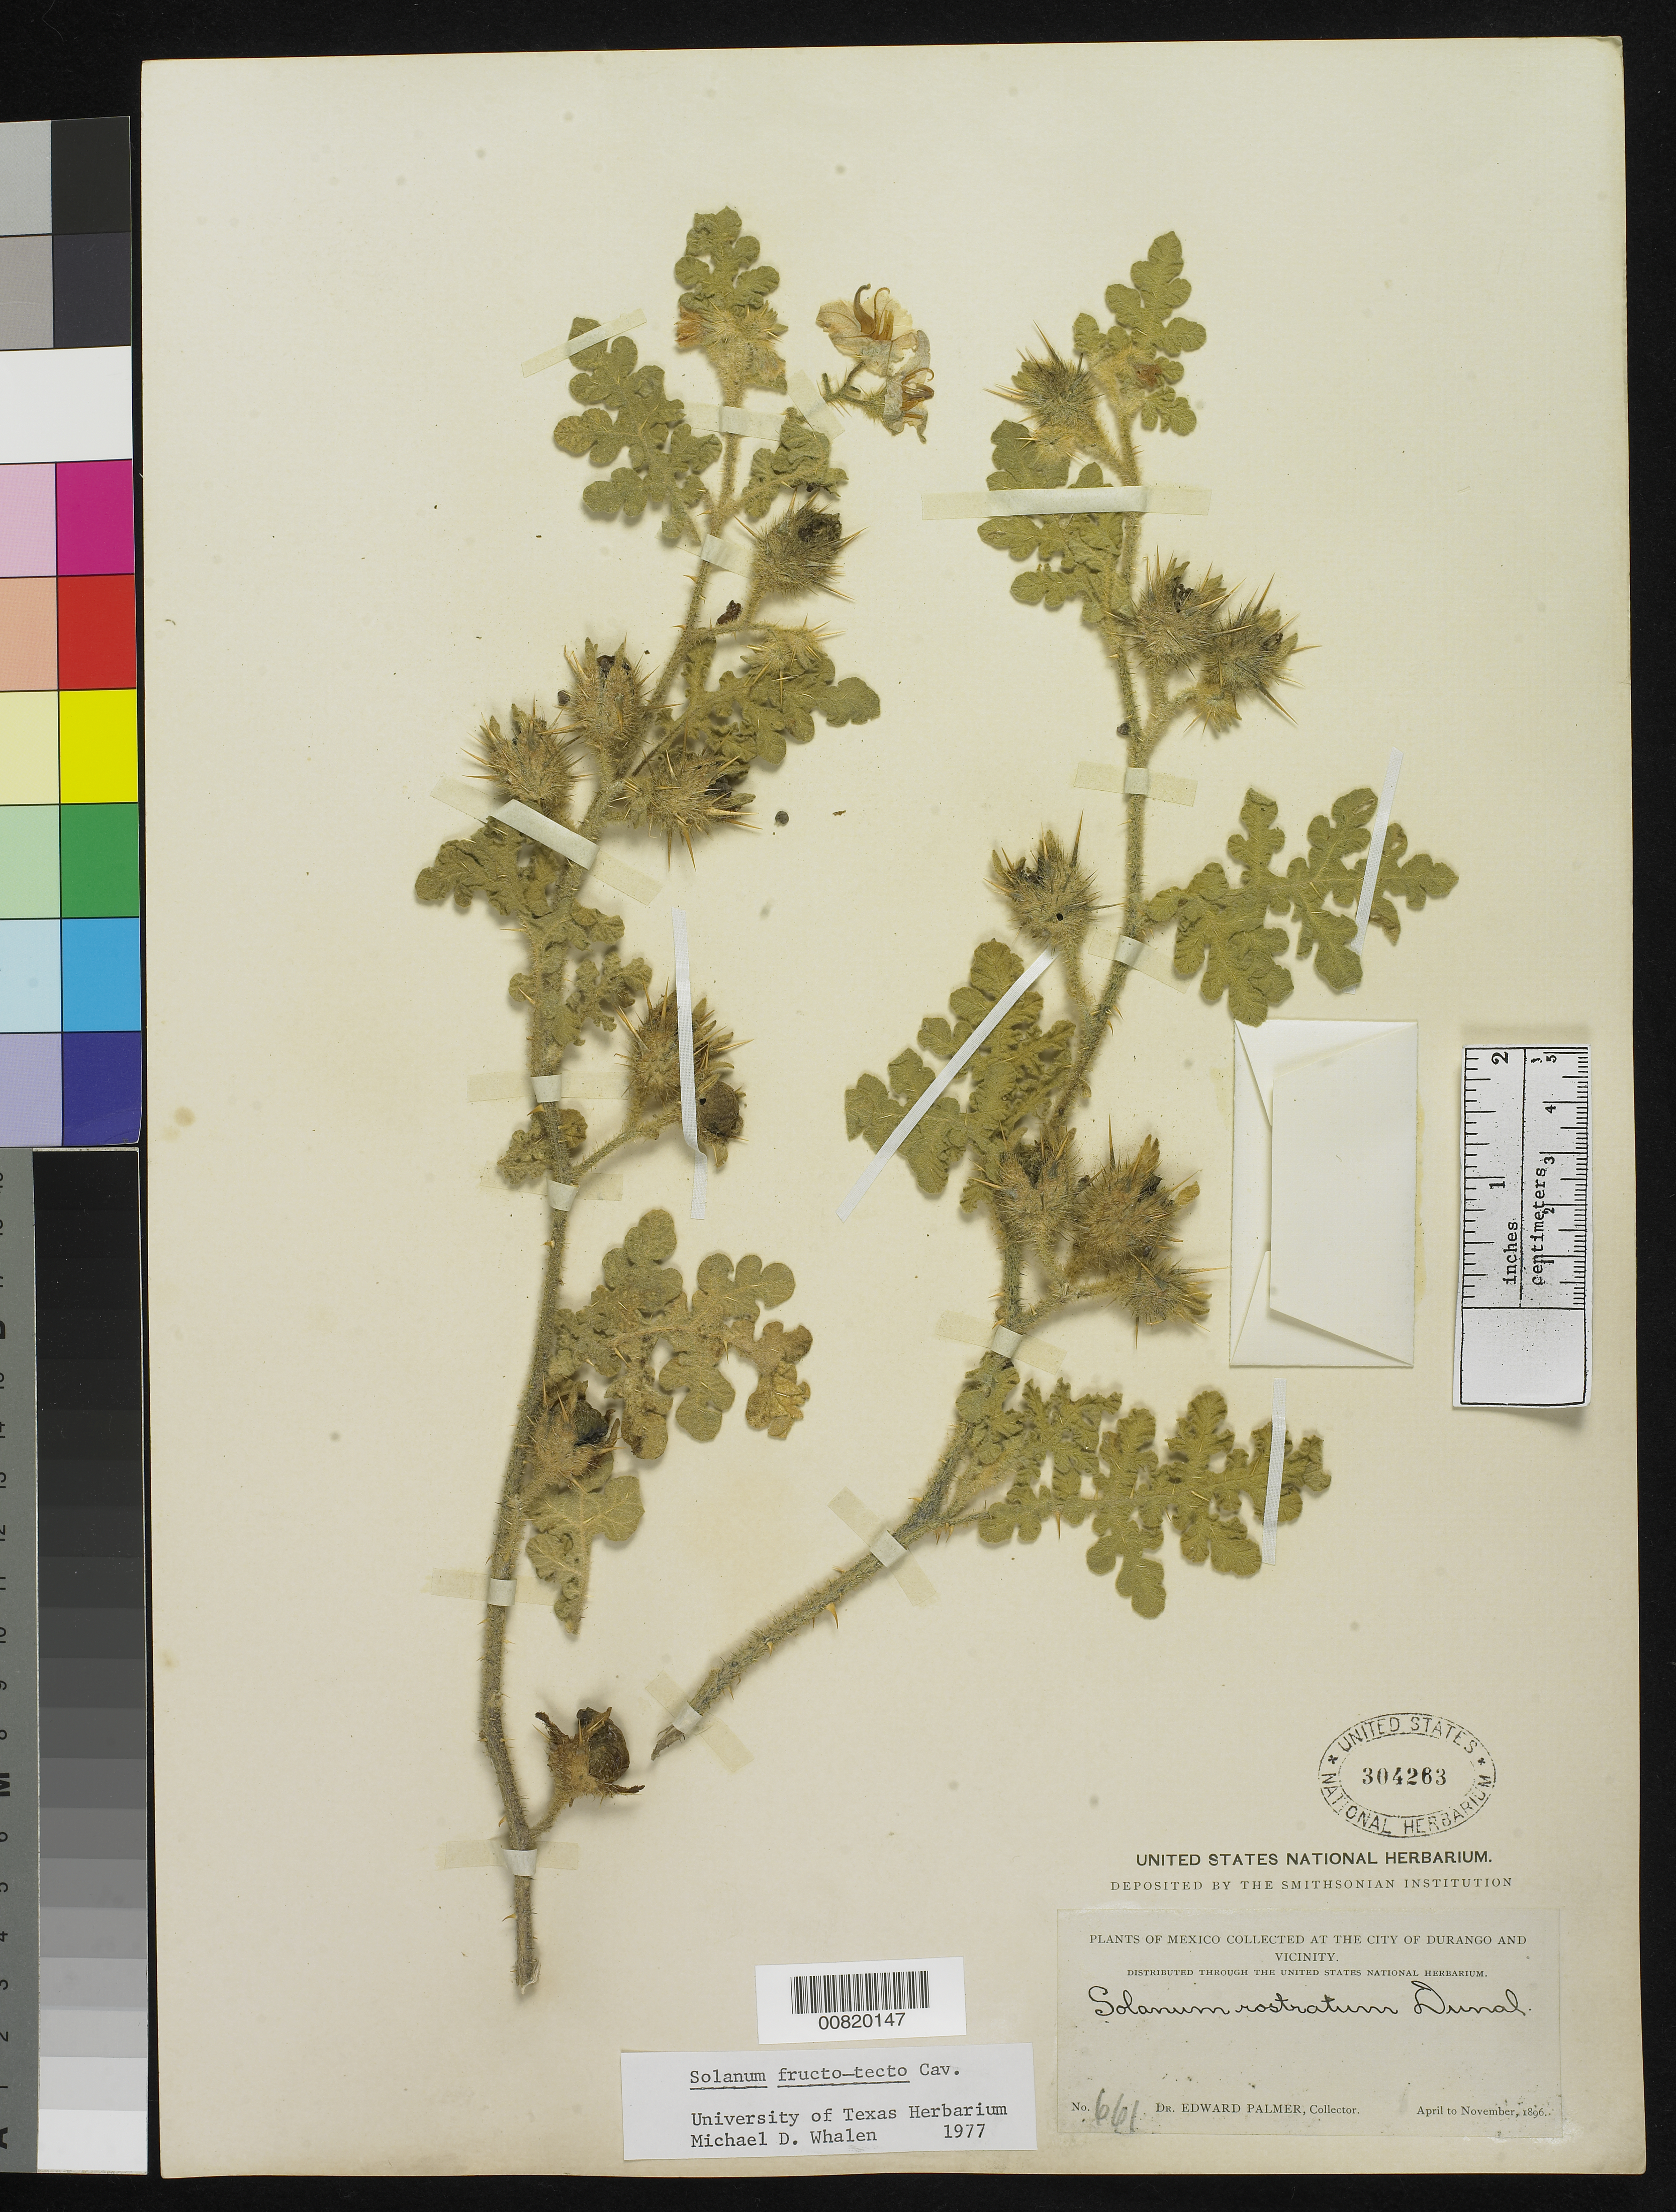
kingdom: Plantae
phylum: Tracheophyta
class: Magnoliopsida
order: Solanales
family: Solanaceae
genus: Solanum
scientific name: Solanum fructo-tecto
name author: Cav.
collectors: E. Palmer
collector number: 661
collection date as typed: Apr 1896 to -- Nov 1896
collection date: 1896-04/1896-11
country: Mexico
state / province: Durango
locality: City of Durango and vicinity.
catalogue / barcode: US 304263